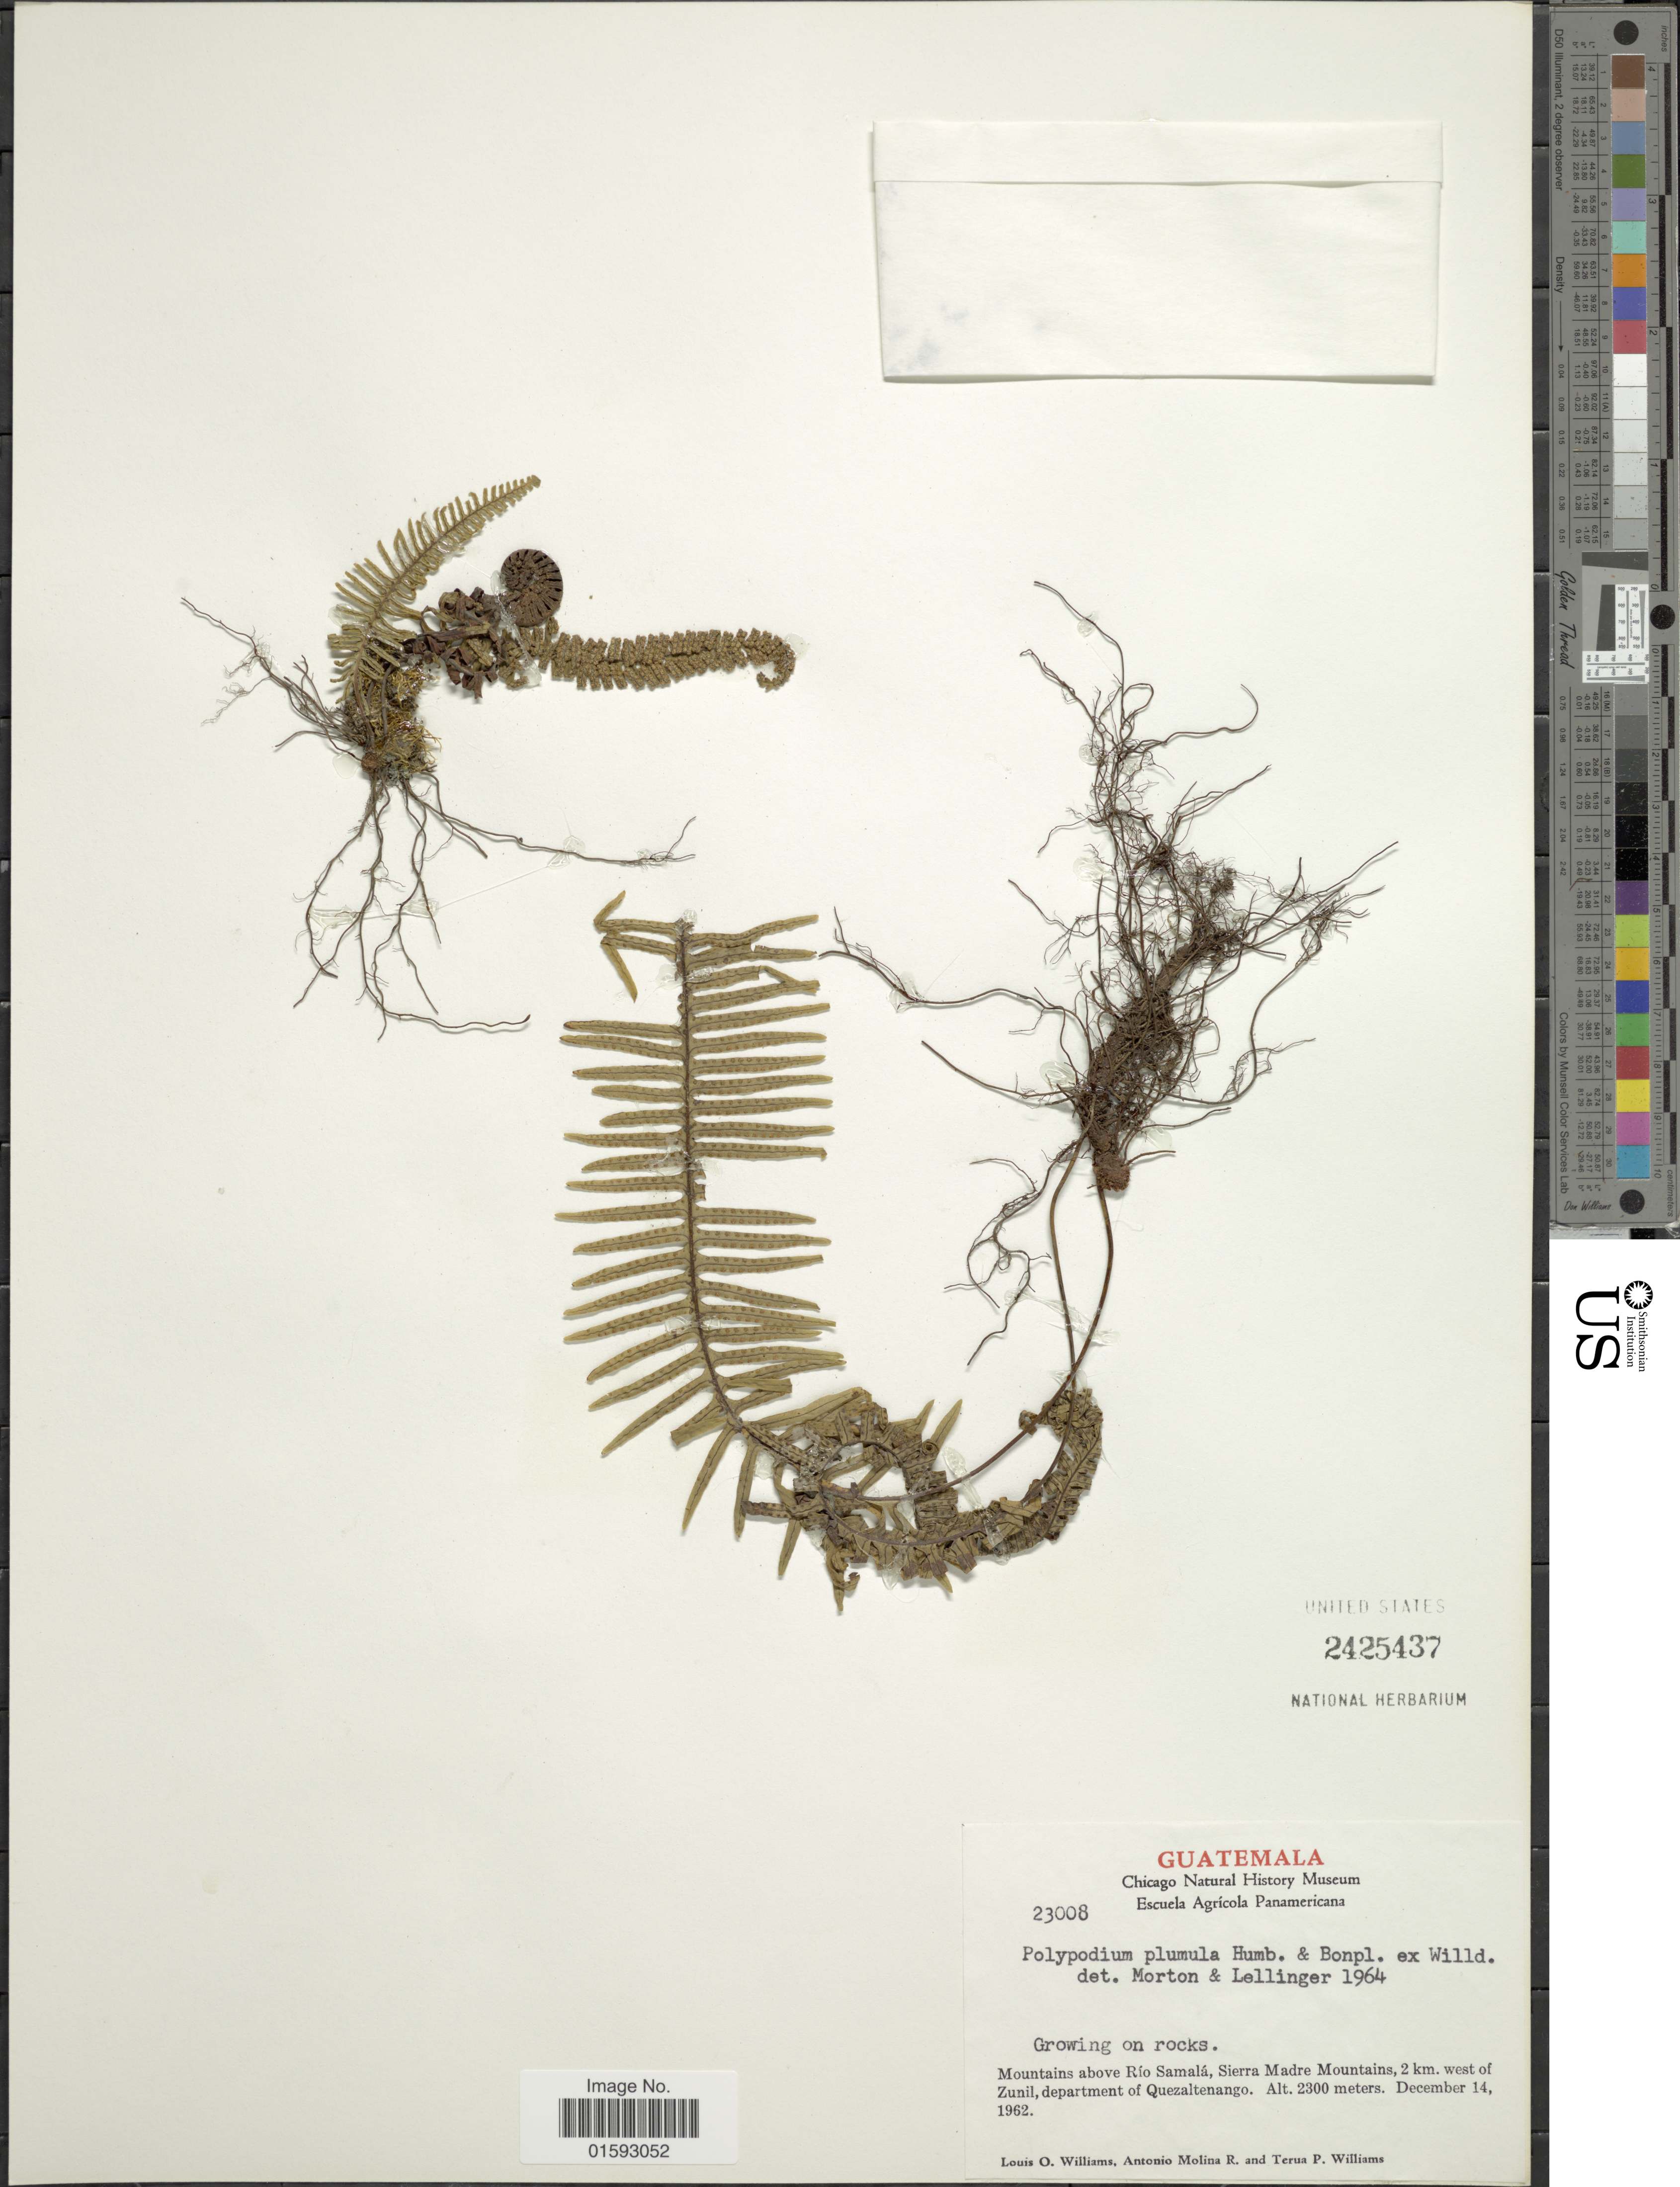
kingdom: Plantae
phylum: Tracheophyta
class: Polypodiopsida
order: Polypodiales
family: Polypodiaceae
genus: Pecluma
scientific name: Pecluma plumula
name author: (Humb. & Bonpl. ex Willd.) M.G. Price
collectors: L. O. Williams, A. Molina R. & T. P. Williams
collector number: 23008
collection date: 1962-12-14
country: Guatemala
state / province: Quetzaltenango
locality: Mountains above Rio Samala, Sierra Madre Mountains, 2 km west of Zunil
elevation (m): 2300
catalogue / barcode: US 2425437